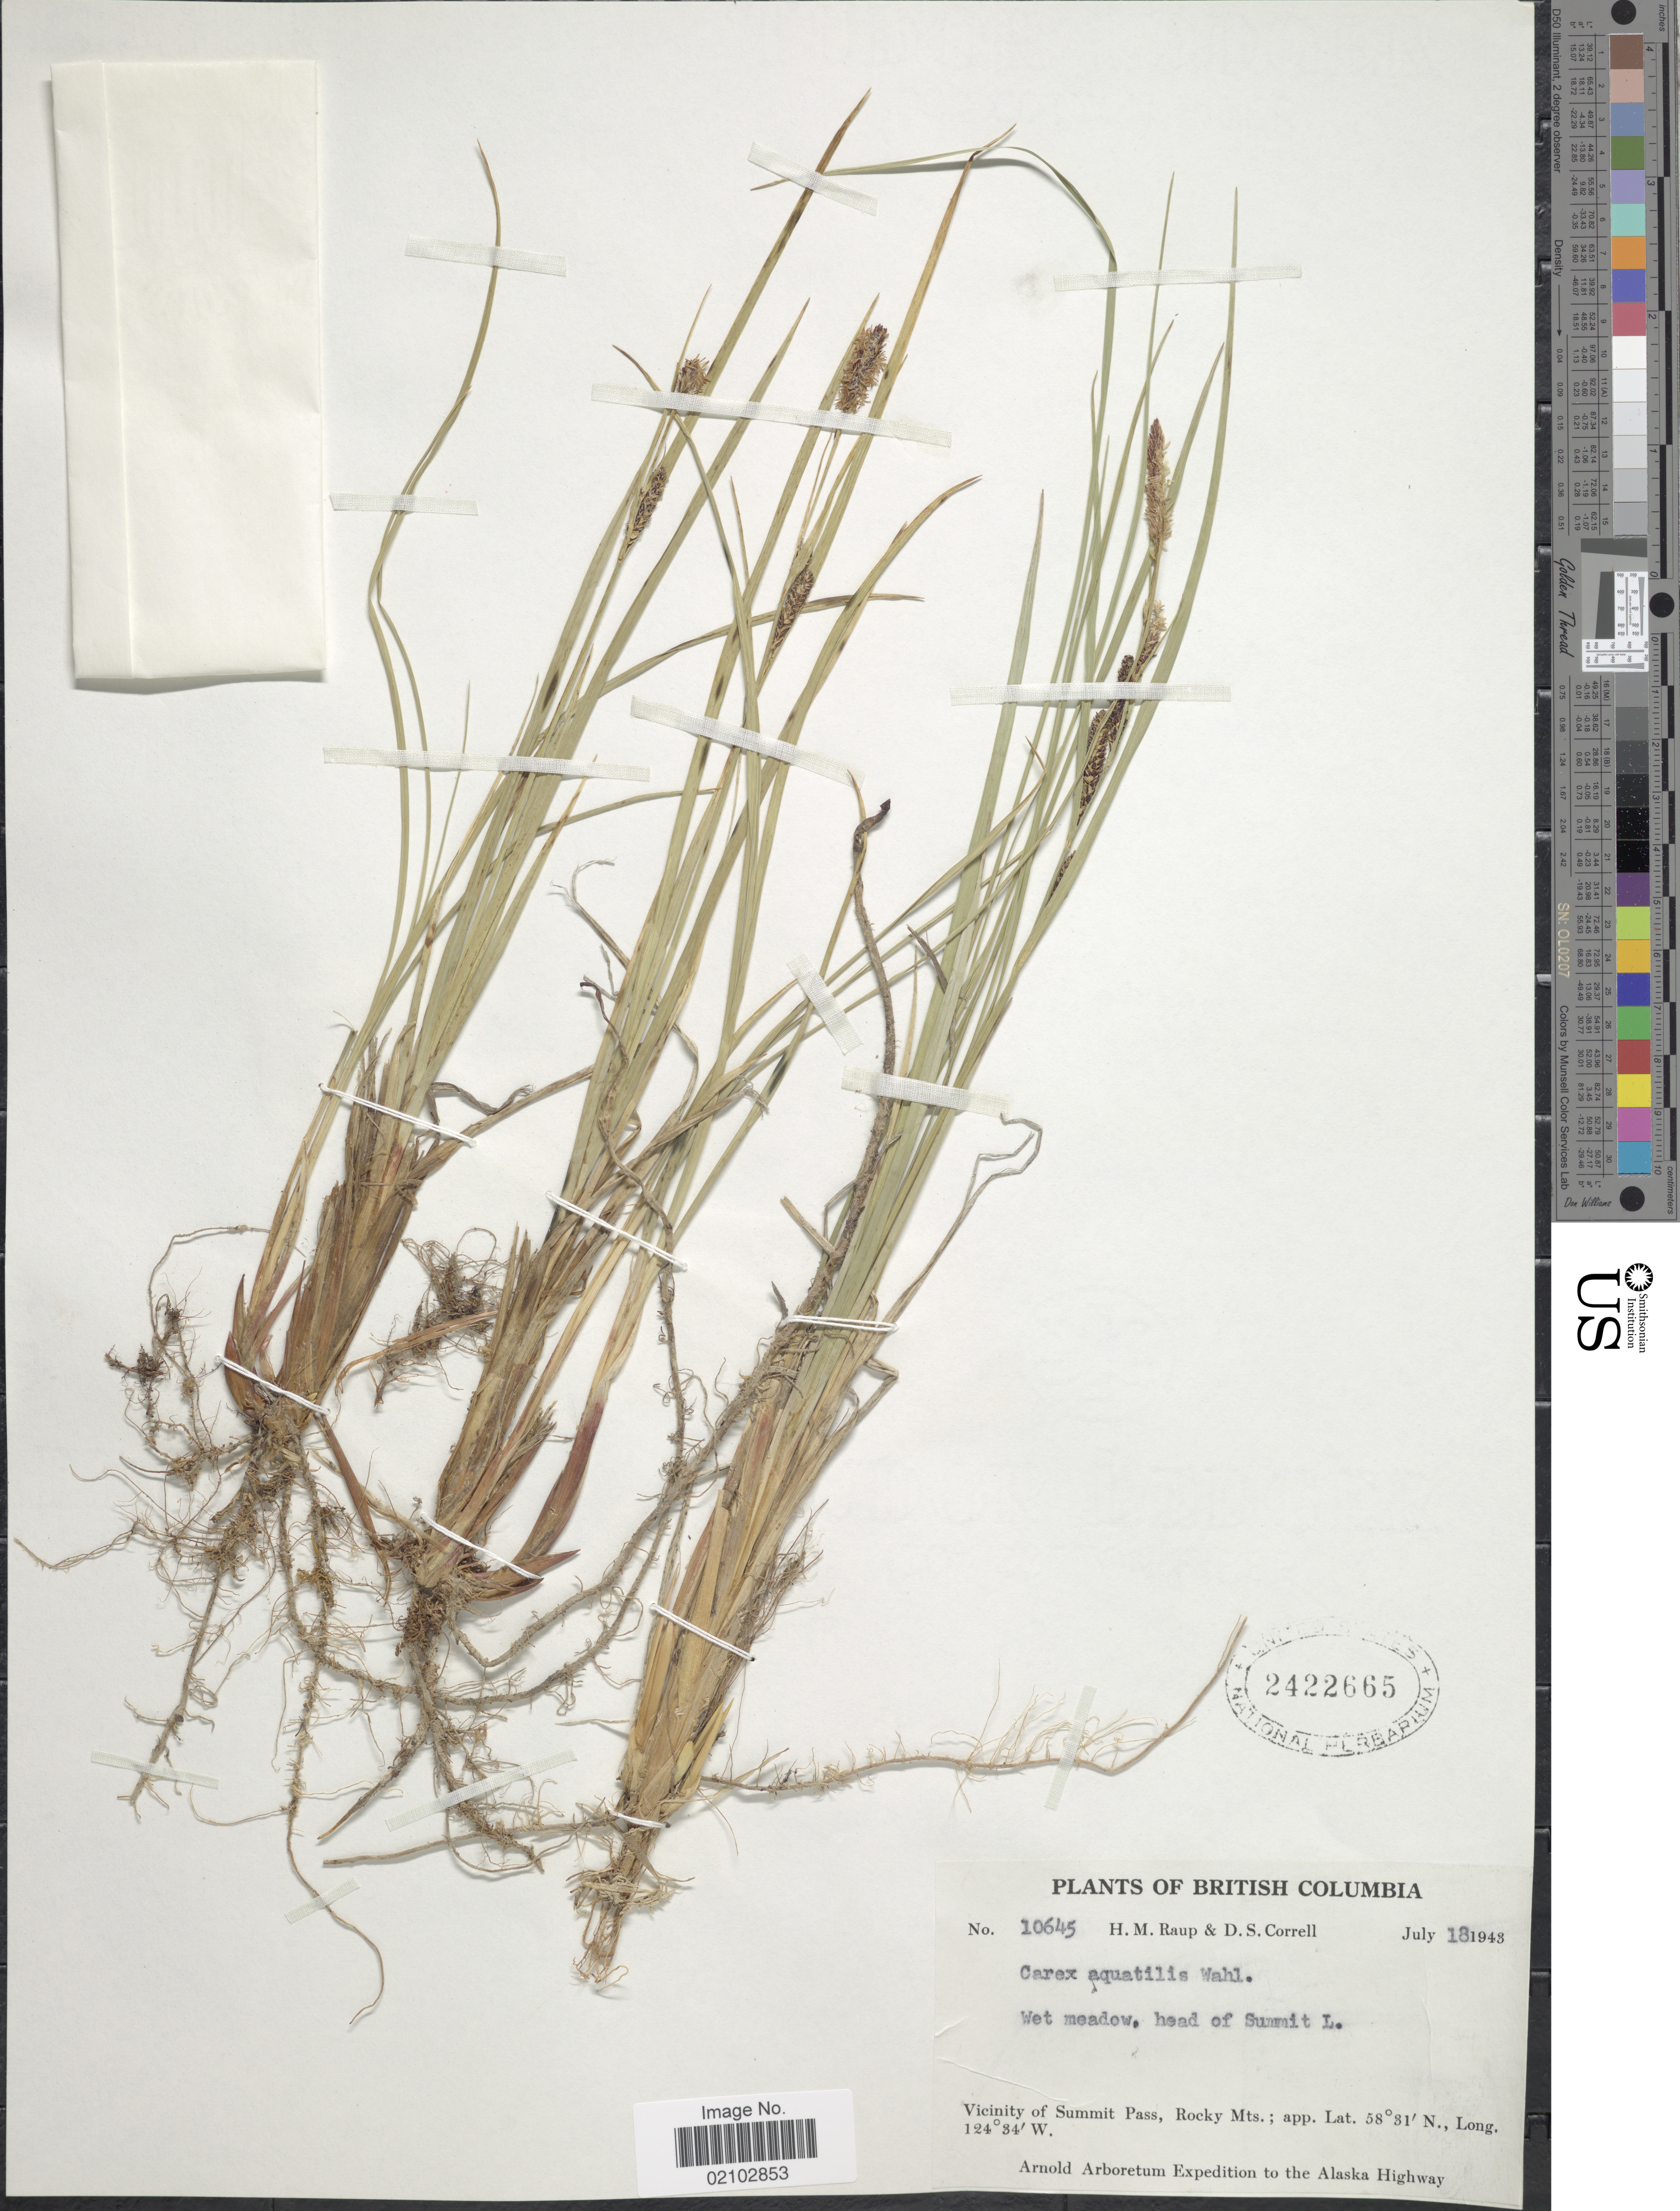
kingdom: Plantae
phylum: Tracheophyta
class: Liliopsida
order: Poales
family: Cyperaceae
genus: Carex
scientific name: Carex aquatilis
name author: Wahlenb.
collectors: H. Raup & D. S. Correll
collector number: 10645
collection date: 1943-07-18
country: Canada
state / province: British Columbia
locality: Wet meadow, head of Summit L., vicinity of Summit Pass, Rocky Mts., to the Alaska Highway.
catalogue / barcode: US 2422665